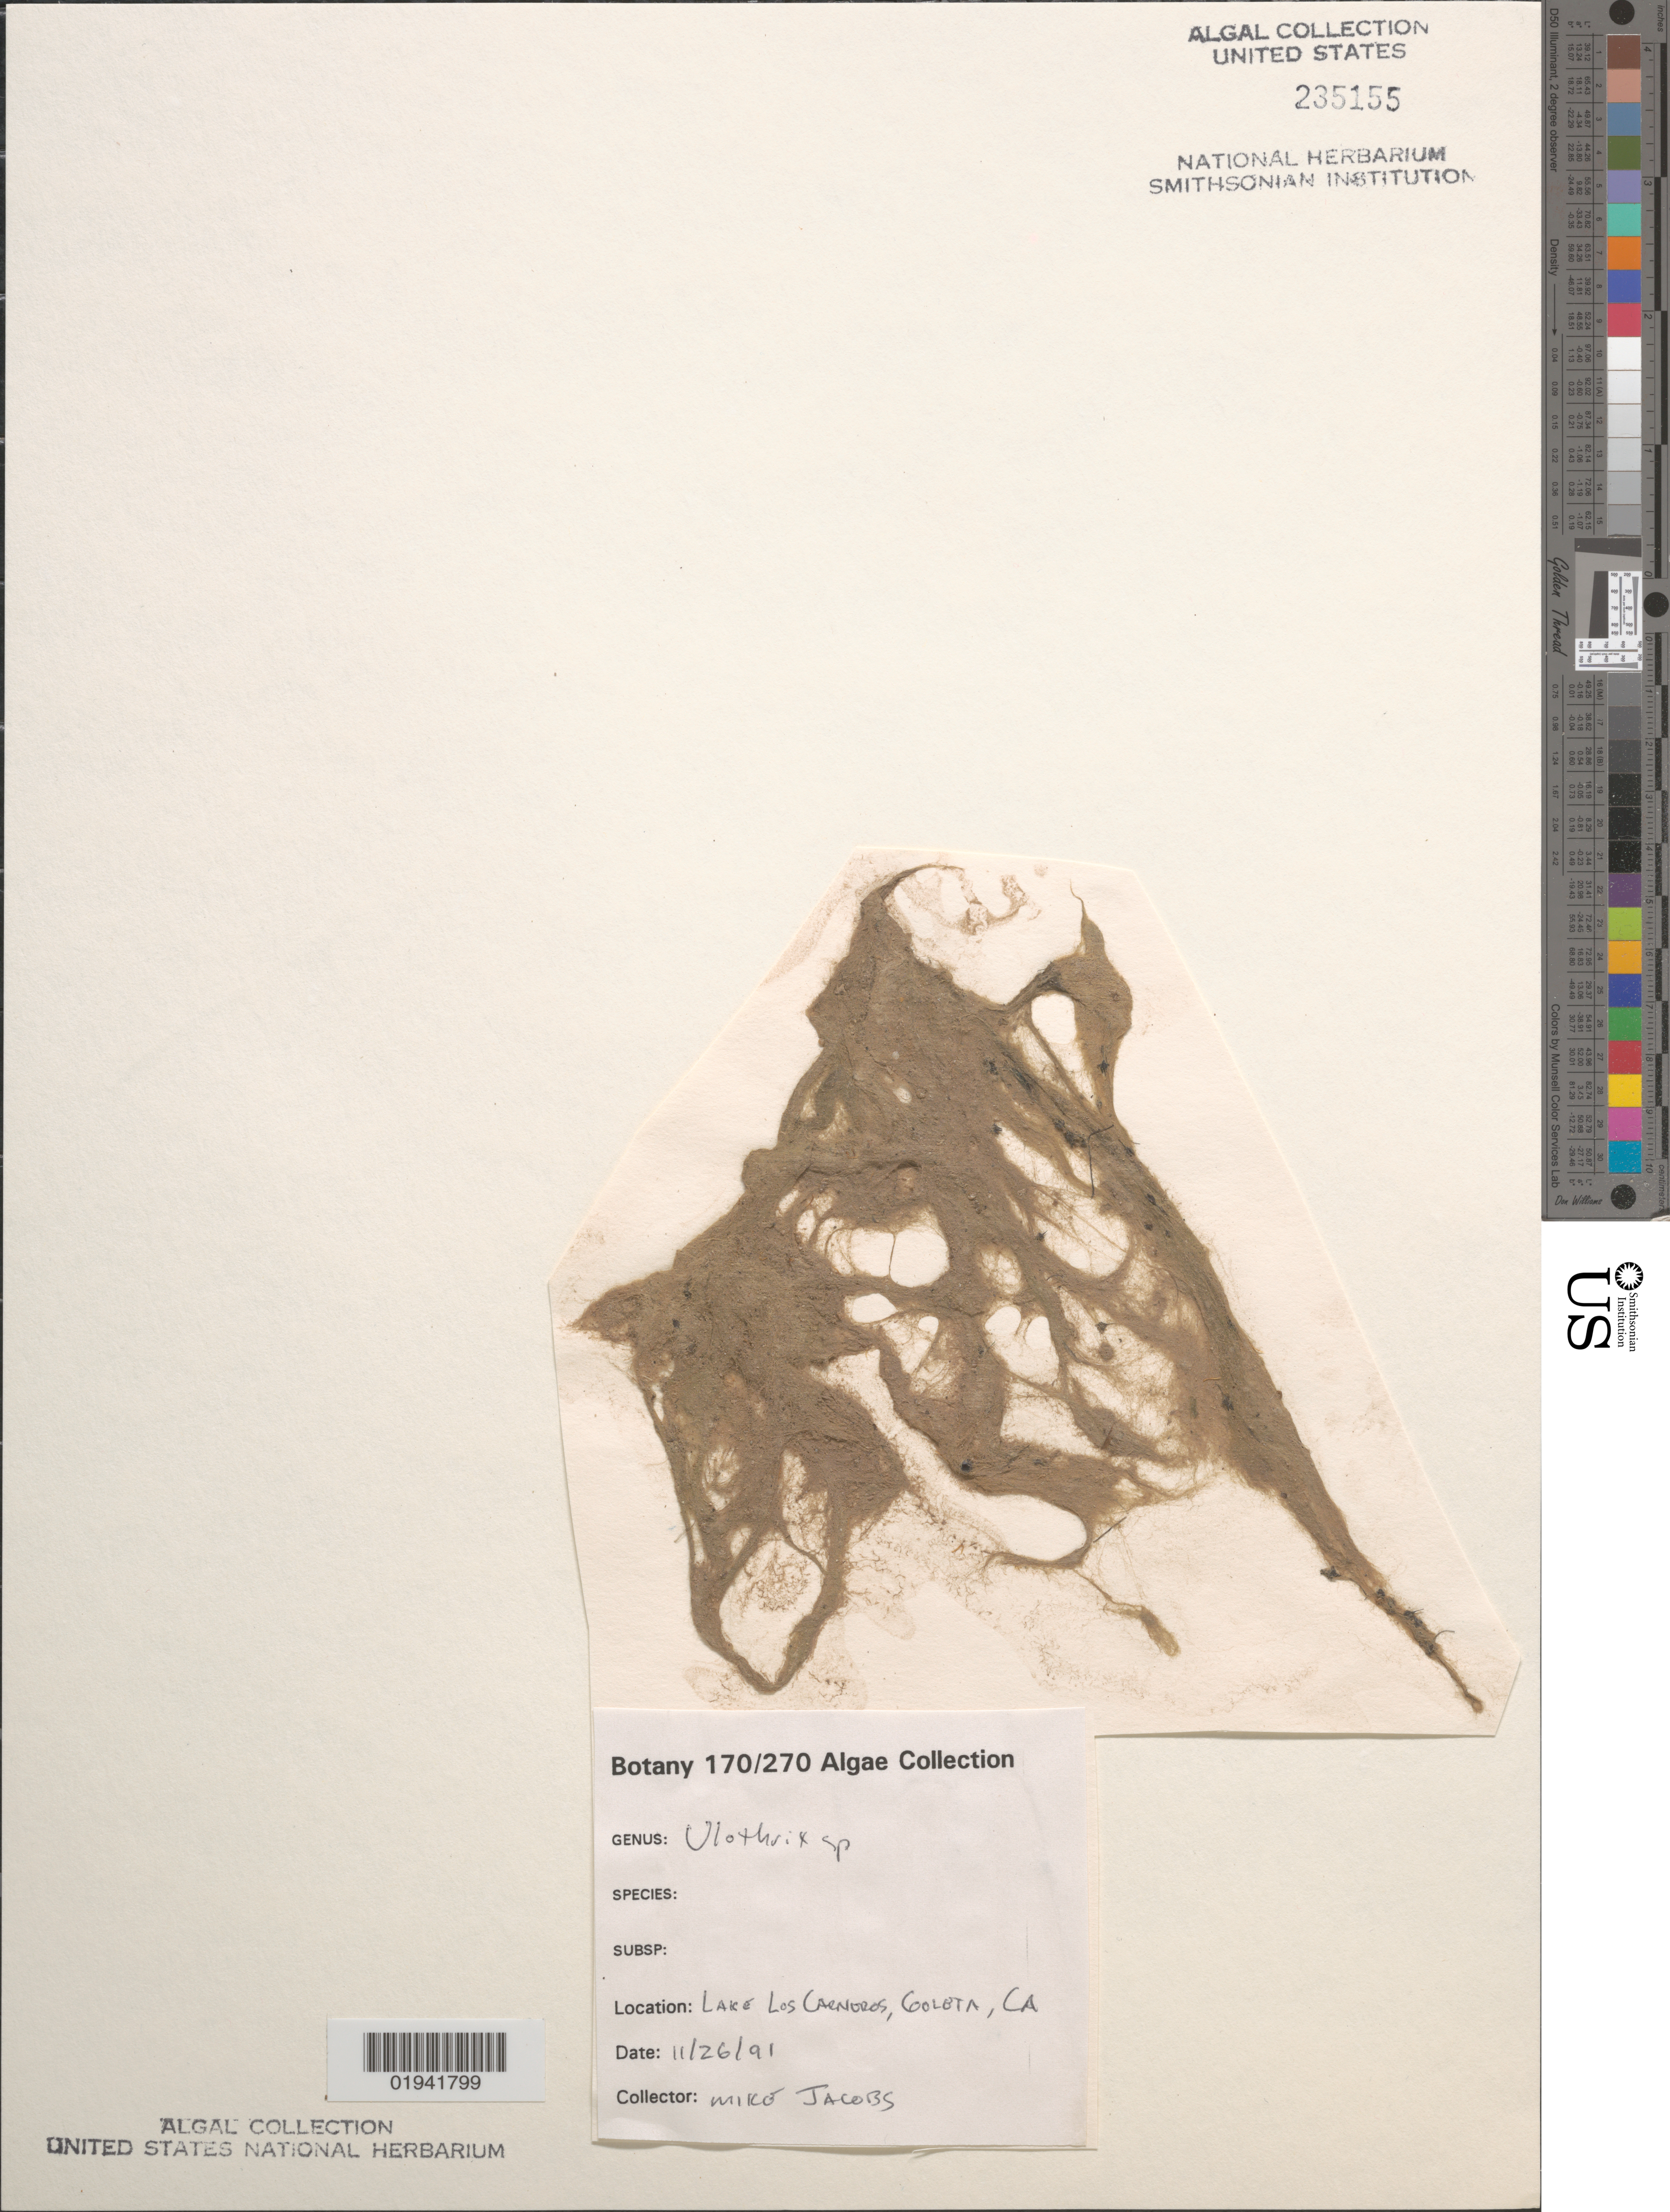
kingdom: Plantae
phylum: Chlorophyta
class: Ulvophyceae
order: Ulotrichales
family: Ulotrichaceae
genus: Ulothrix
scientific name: Ulothrix sp.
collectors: M. Jacobs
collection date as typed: Transcribed d/m/y: 26/11/91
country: United States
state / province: California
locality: Lake Los Carneros, Goleta.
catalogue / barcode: US 235155